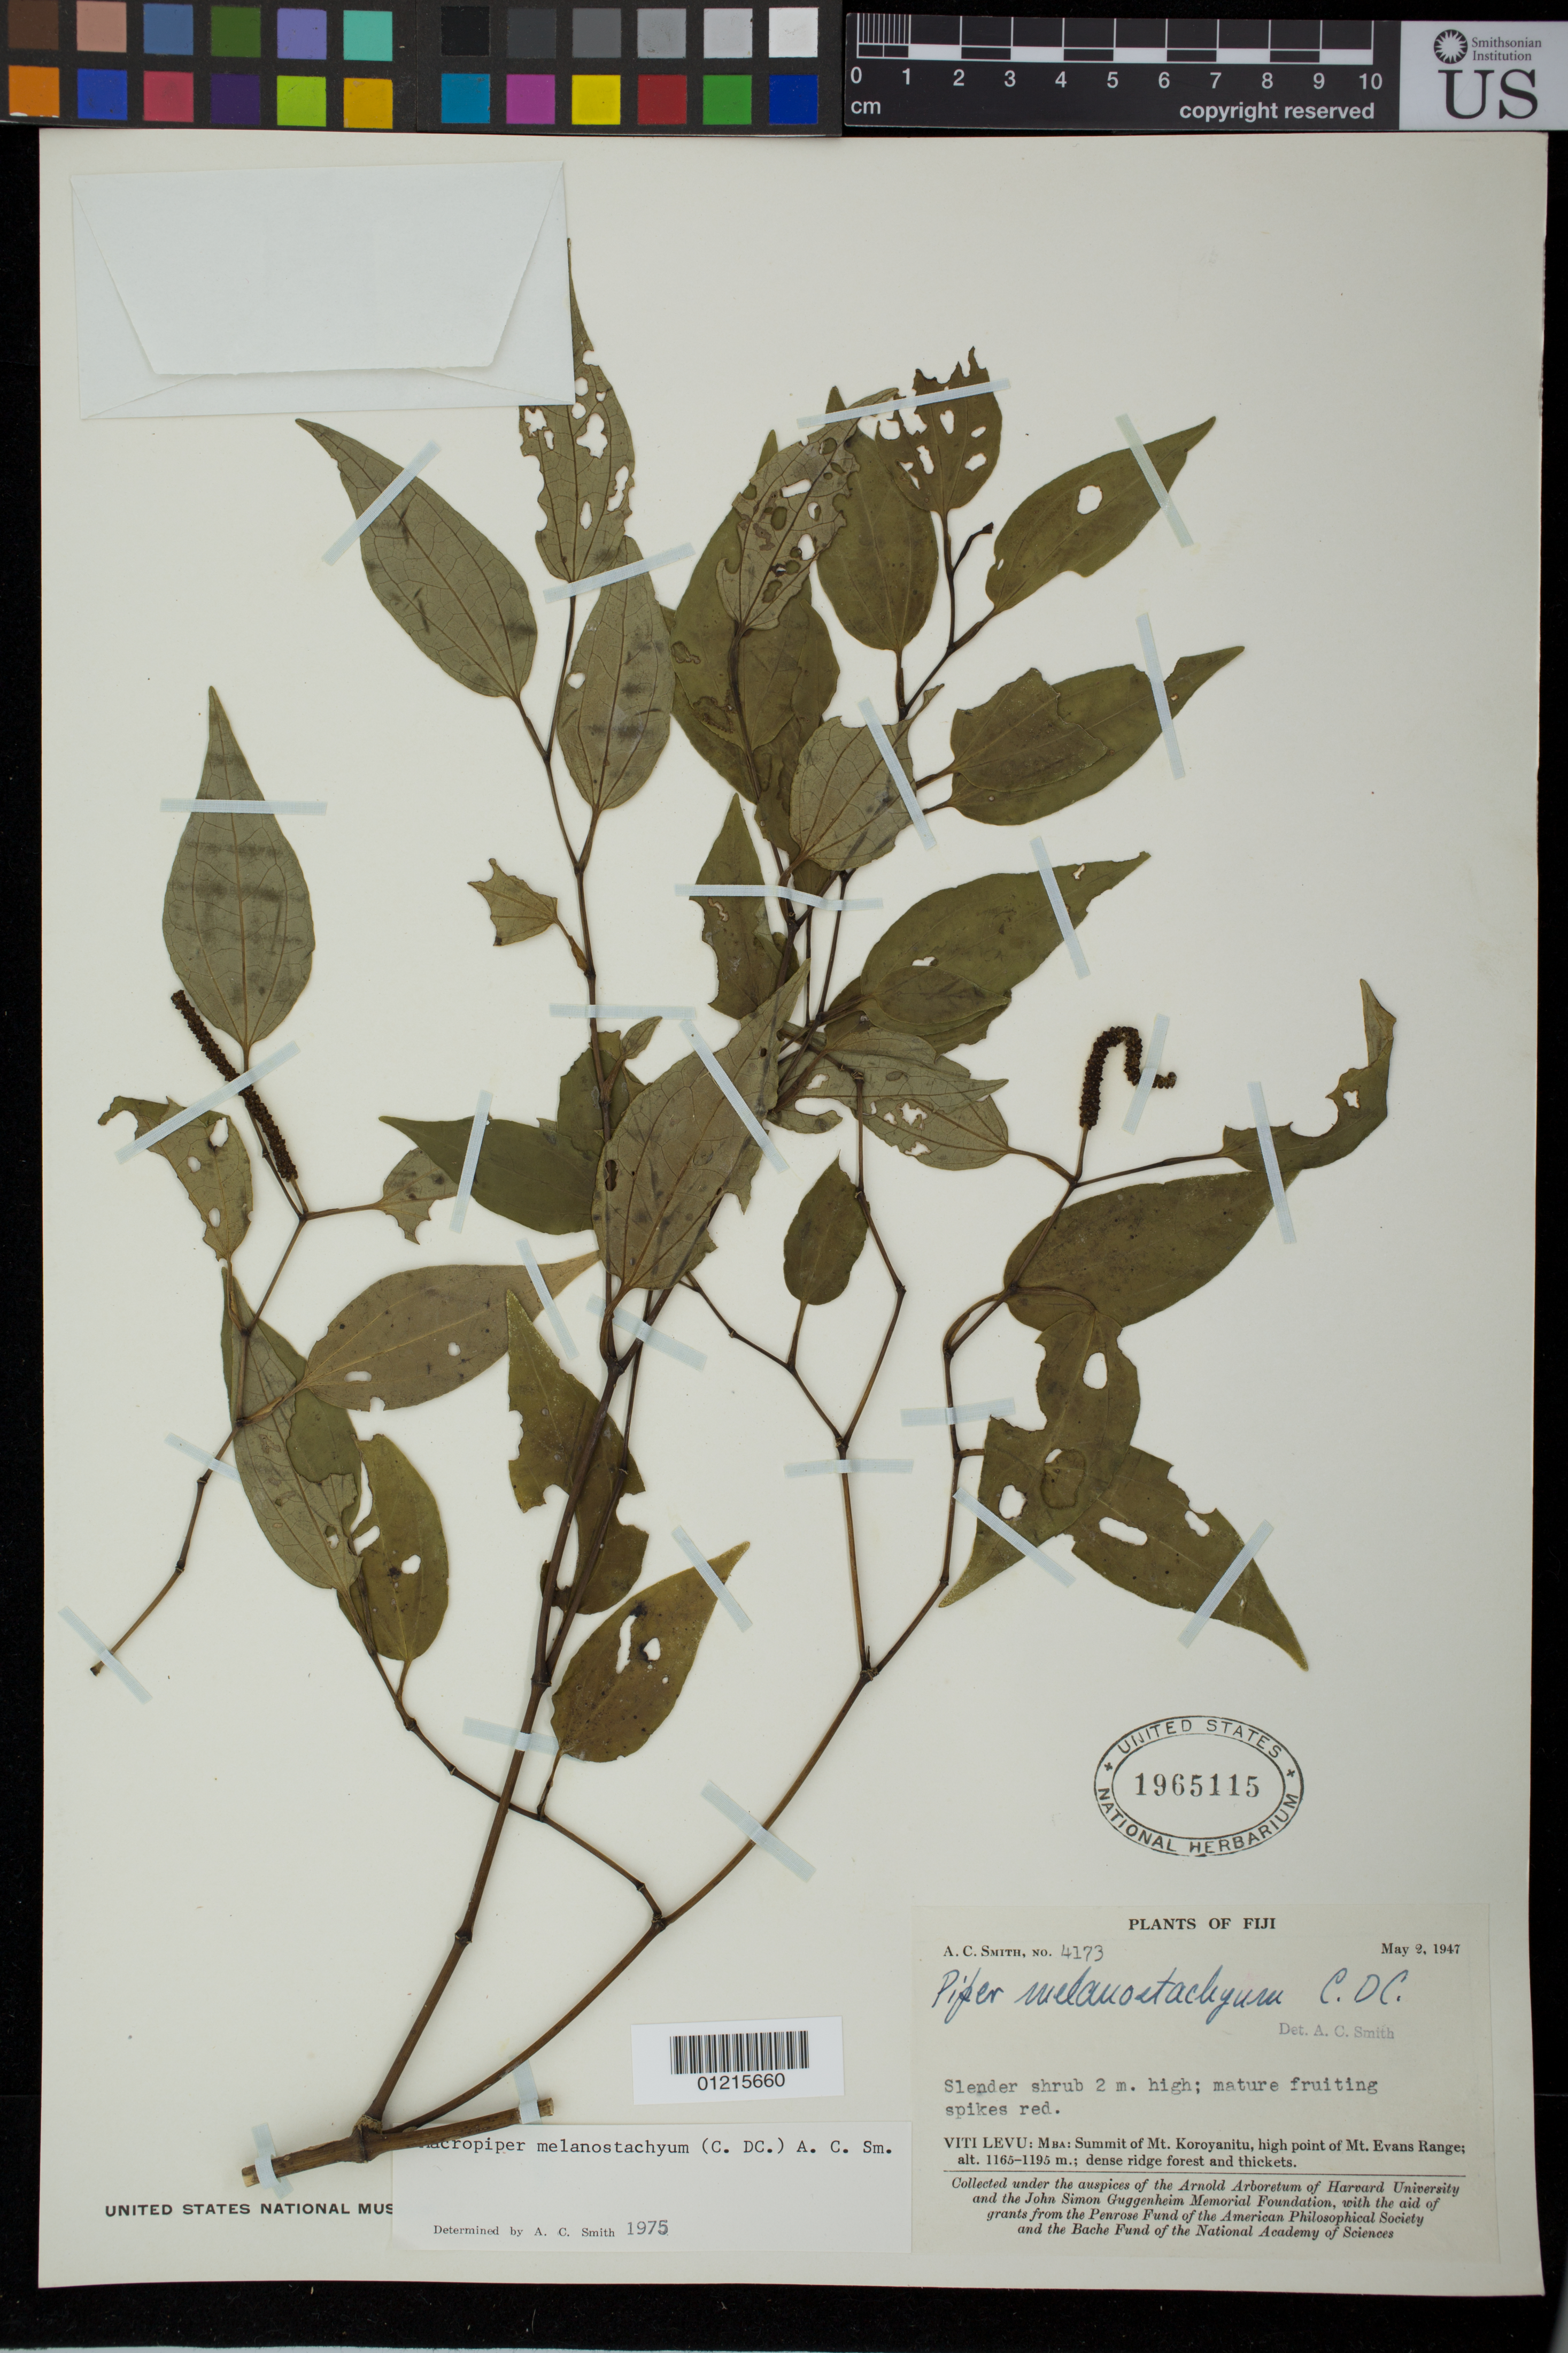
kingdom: Plantae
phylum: Tracheophyta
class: Magnoliopsida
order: Piperales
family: Piperaceae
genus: Piper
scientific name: Piper melanostachyum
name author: C. DC.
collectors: A. C. Smith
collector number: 4173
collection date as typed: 02 May 1947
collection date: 1947-05-02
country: Fiji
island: Viti Levu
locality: Mba, summit of Mt. Koroyanitu, Mt. Evans Range. [Viti Levu Group]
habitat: Dense ridge forest and thickets.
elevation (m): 1165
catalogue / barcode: US 1965115